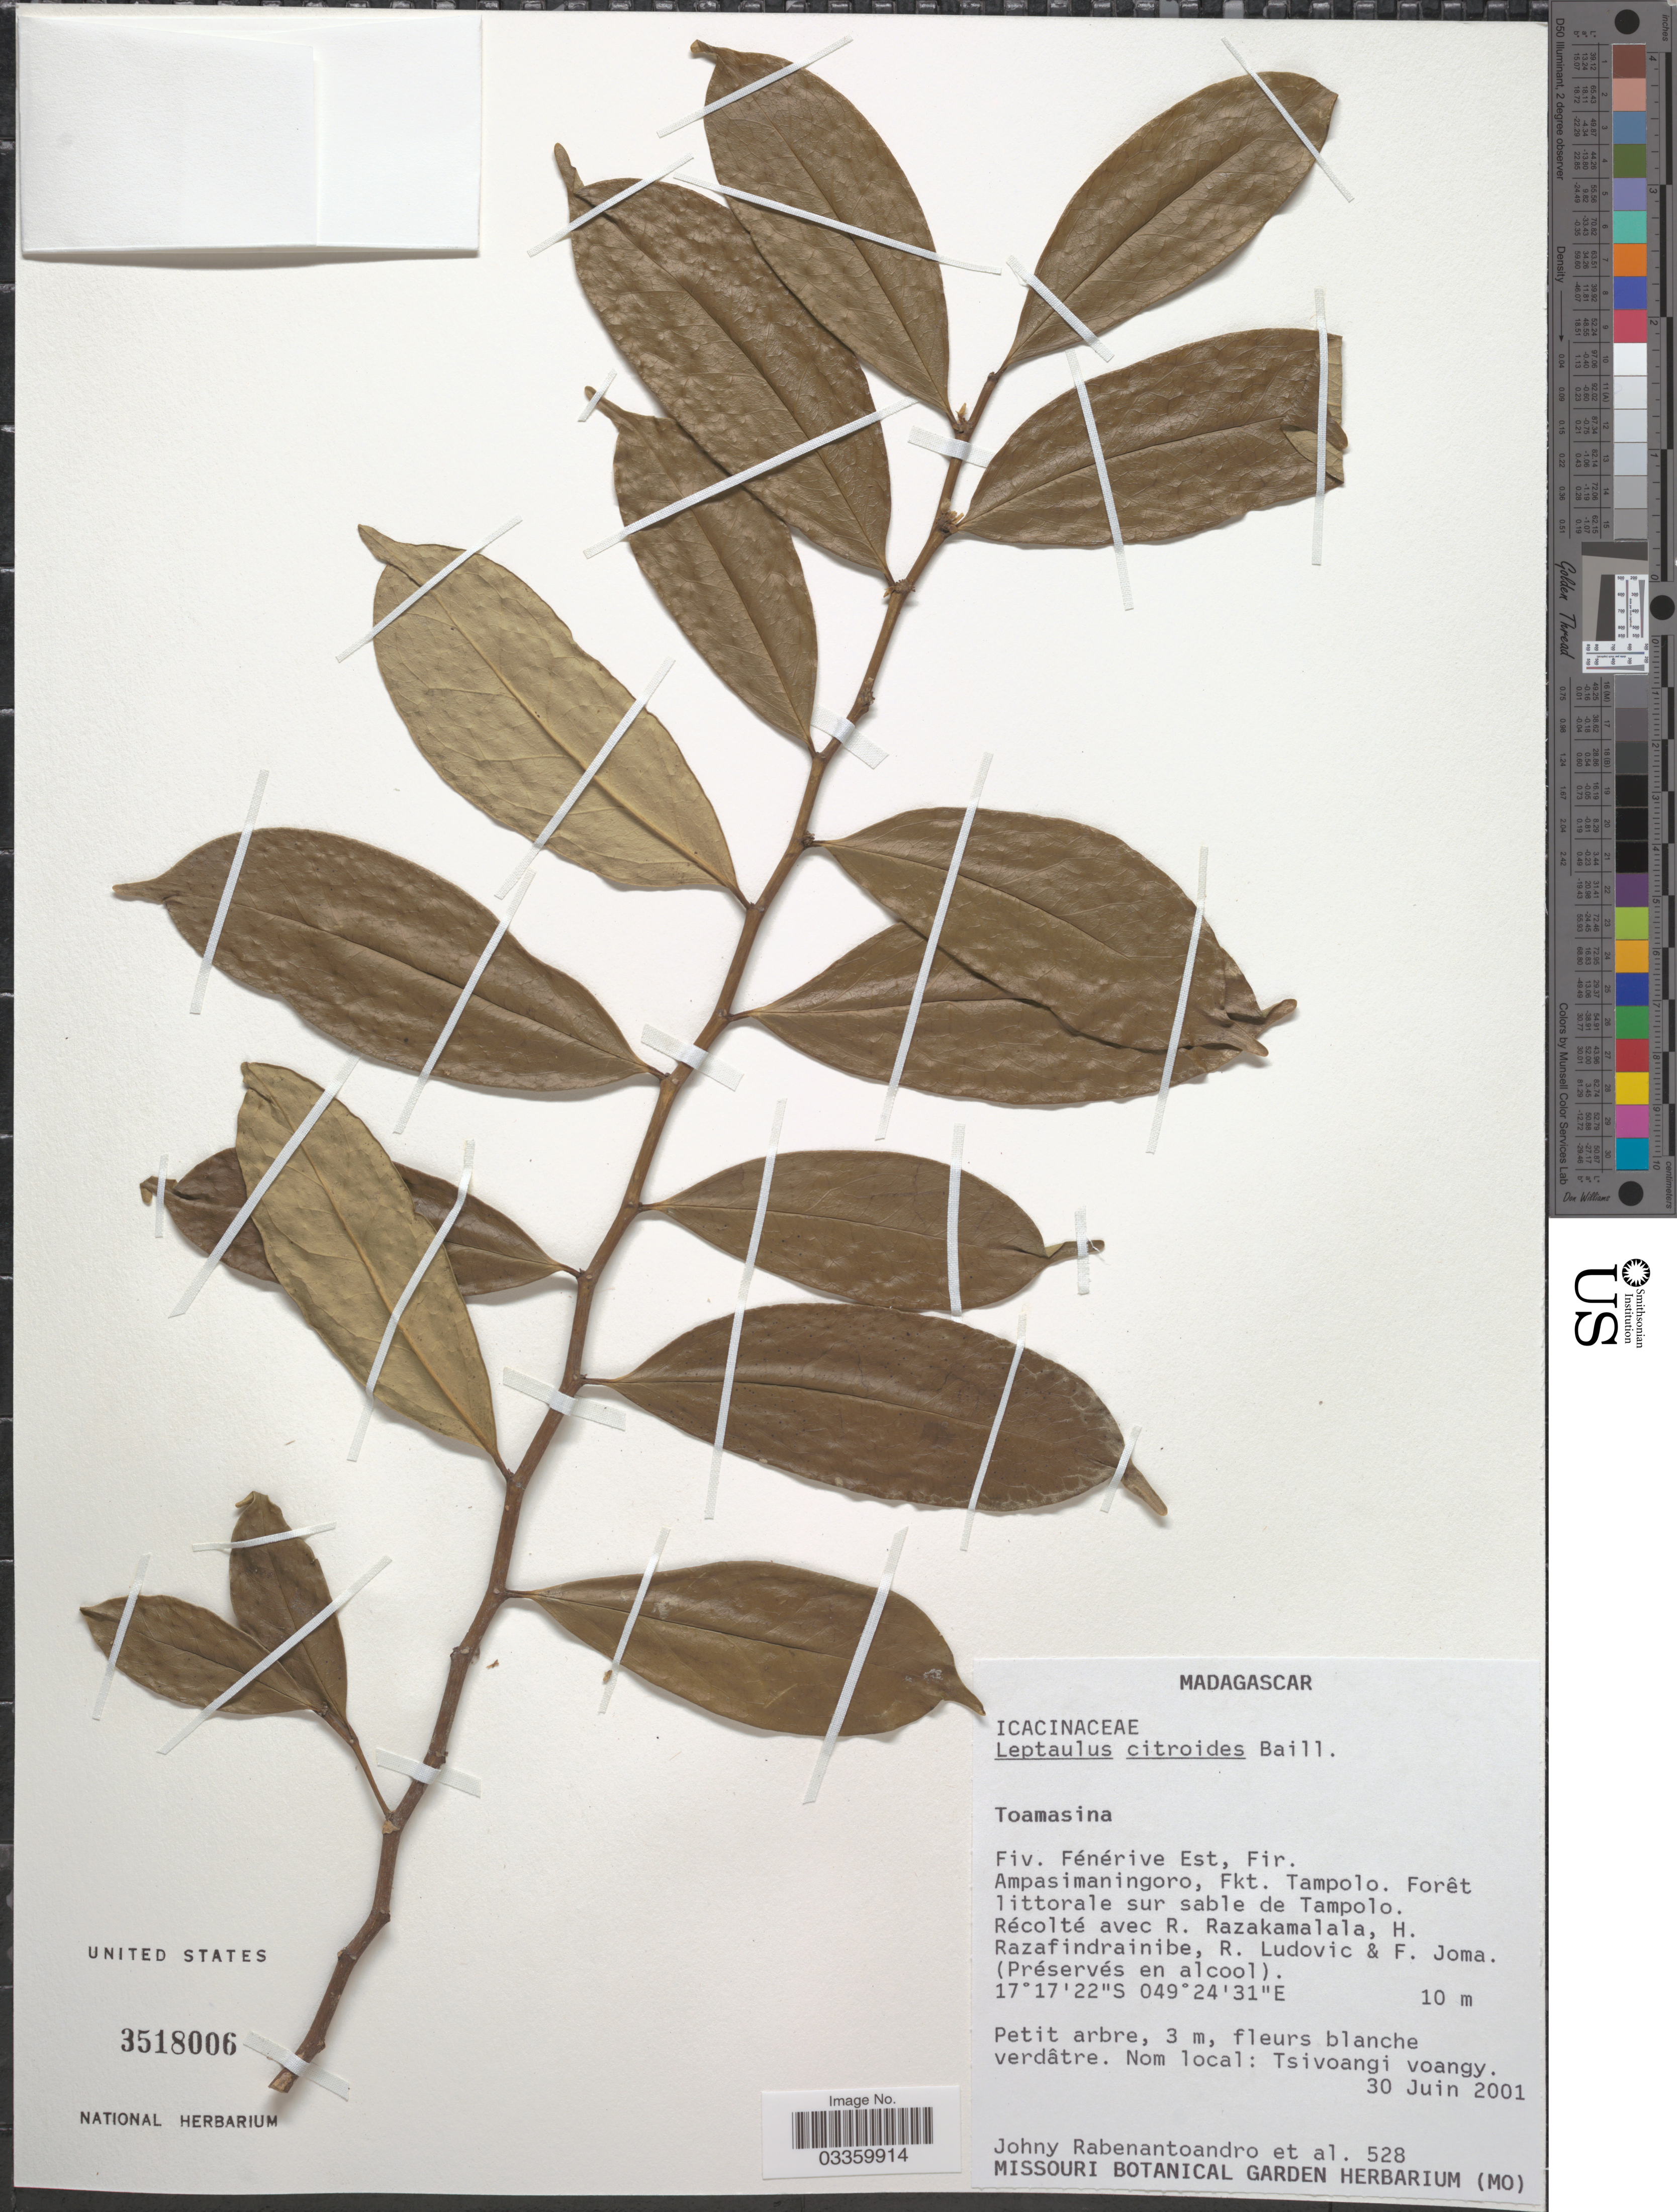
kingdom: Plantae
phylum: Tracheophyta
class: Magnoliopsida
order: Cardiopteridales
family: Cardiopteridaceae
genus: Leptaulus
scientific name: Leptaulus citroides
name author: Baill.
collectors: J. Rabenantoandro, R. Razakamalala, H. Razafindrainibe, R. Ludovic & F. Joma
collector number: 528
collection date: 2001-06-30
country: Madagascar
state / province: Analanjirofo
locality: Fiv. Fénérive Est, Fir. Ampasimaningoro, Fkt. Tampolo. Forêt littorale sur sable de Tampolo.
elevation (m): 10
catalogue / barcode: US 3518006